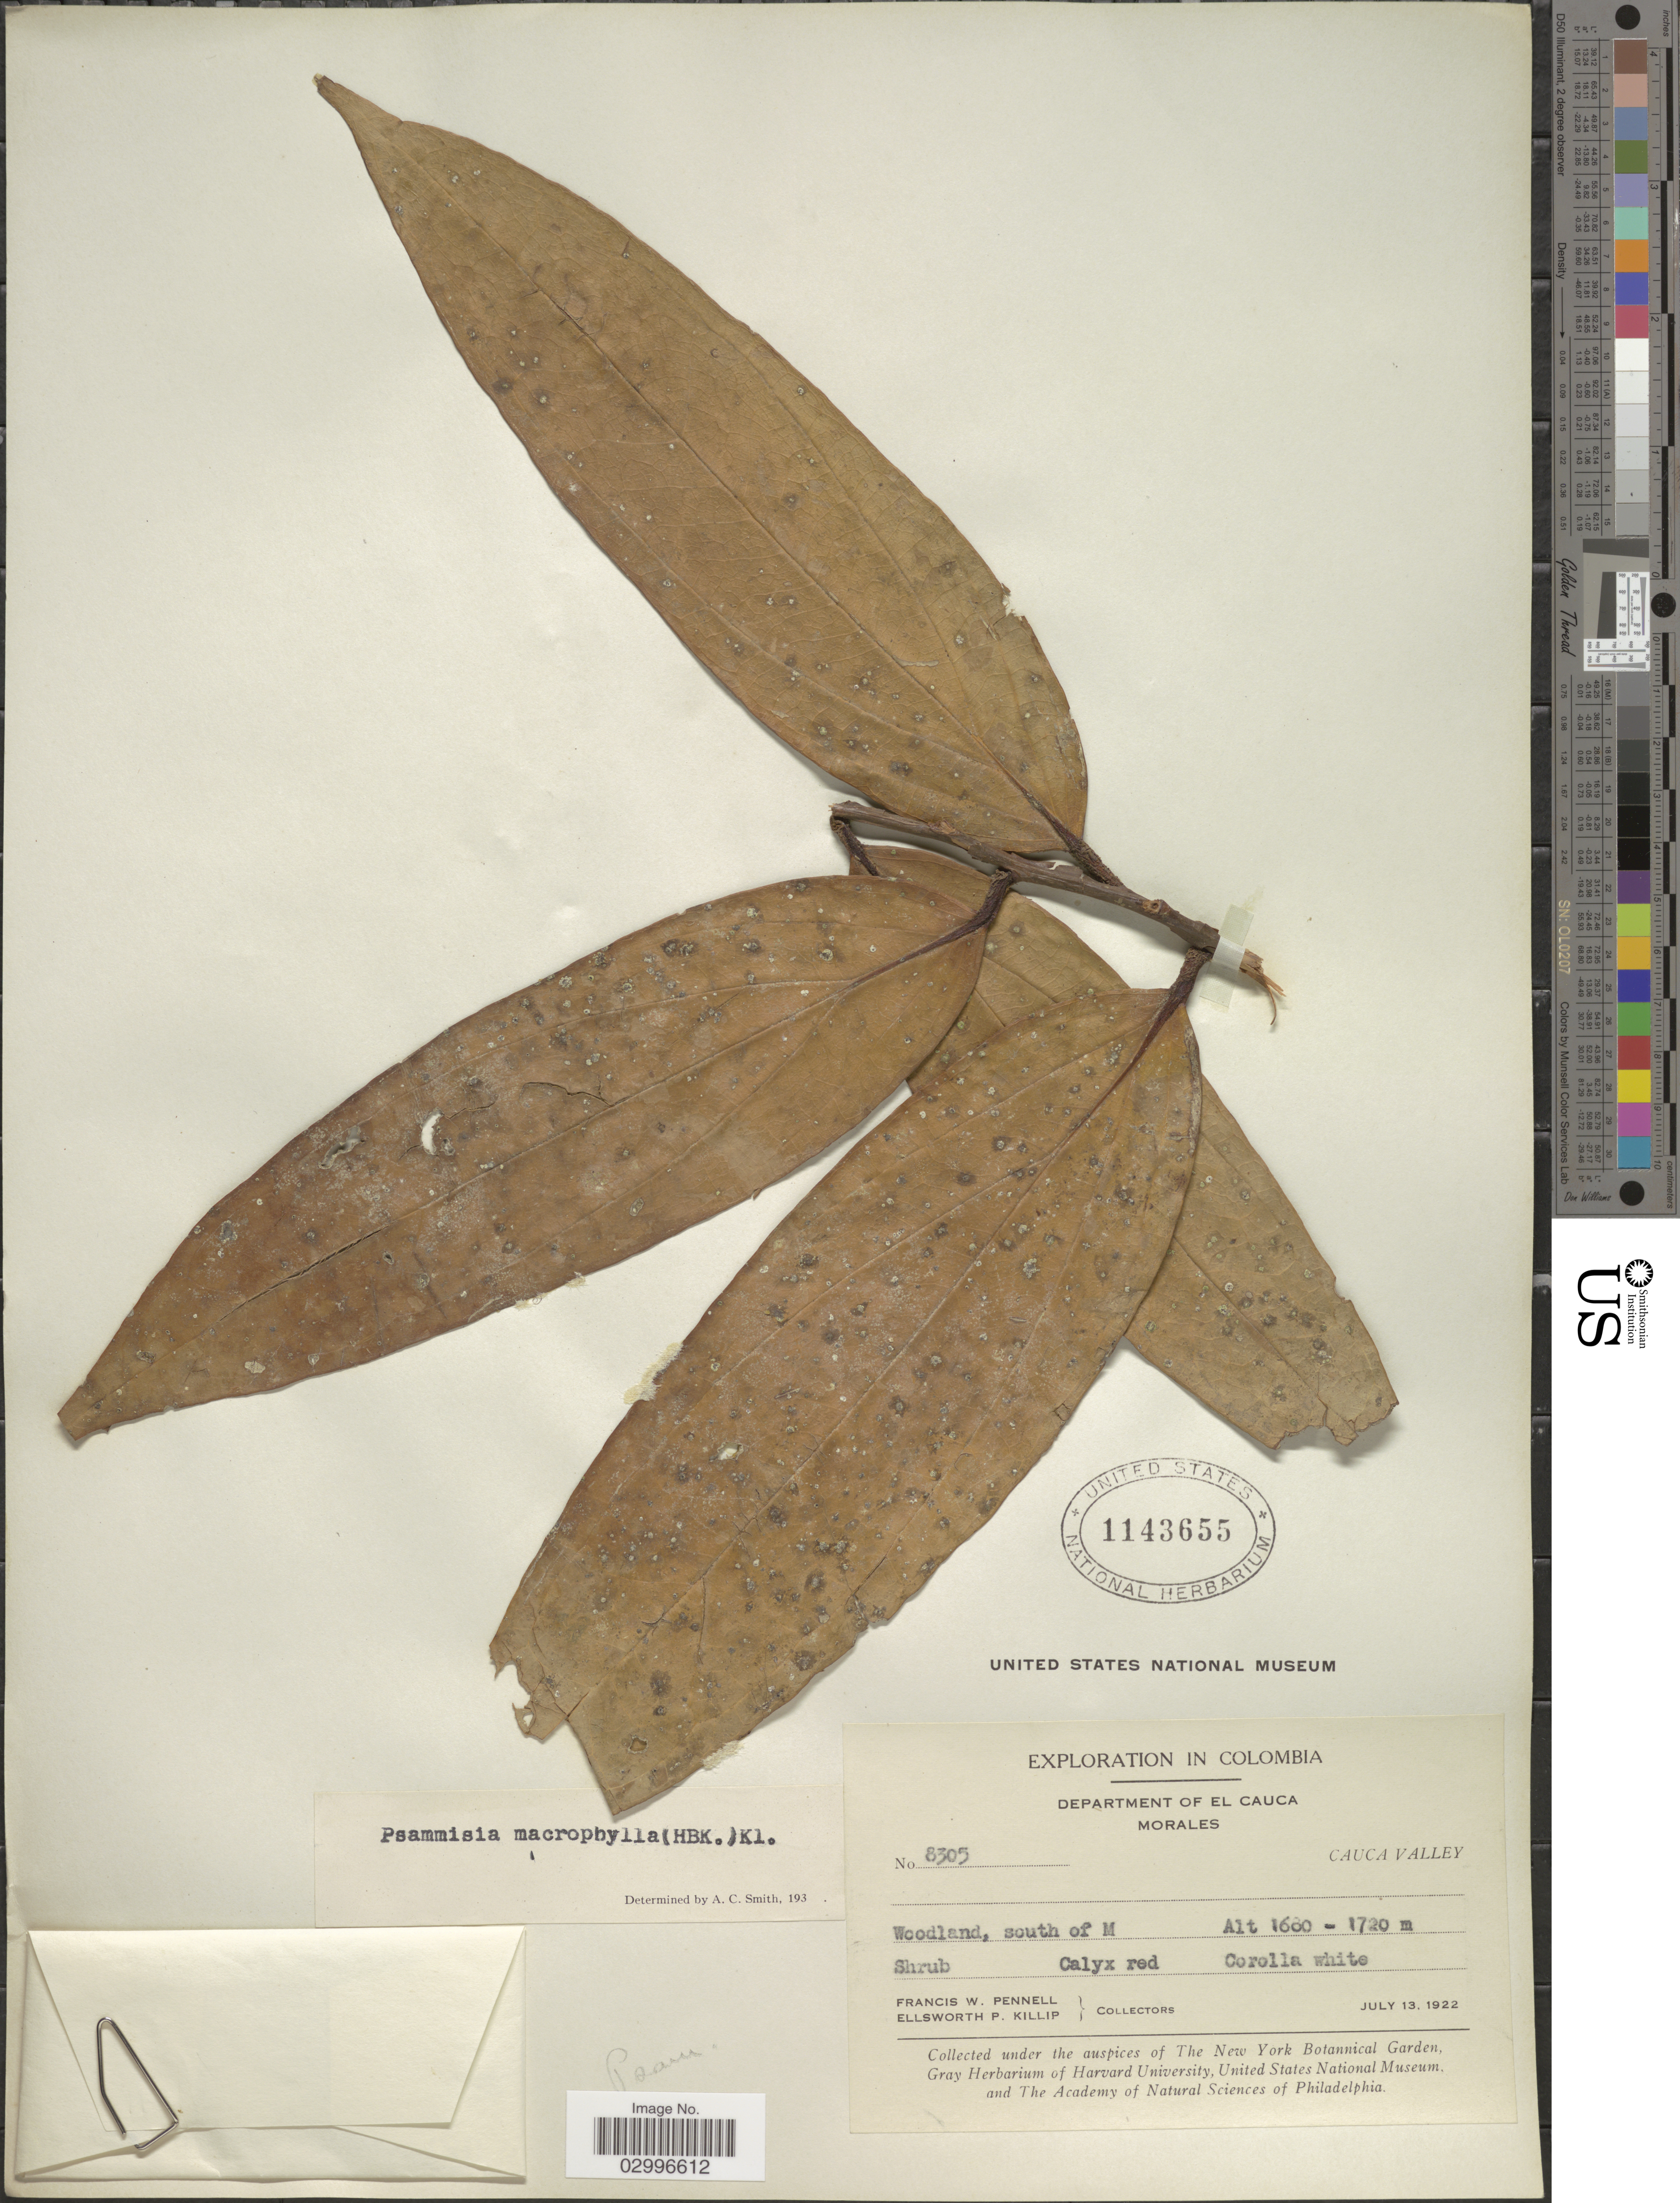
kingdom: Plantae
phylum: Tracheophyta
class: Magnoliopsida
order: Ericales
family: Ericaceae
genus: Psammisia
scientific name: Psammisia macrophylla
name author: (Kunth) Klotzsch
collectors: F. W. Pennell & E. P. Killip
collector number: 8305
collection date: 1922-07-13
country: Colombia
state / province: Cauca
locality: Department of El Cauca. Morales, Cauca Valley.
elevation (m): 1680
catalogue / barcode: US 1143655